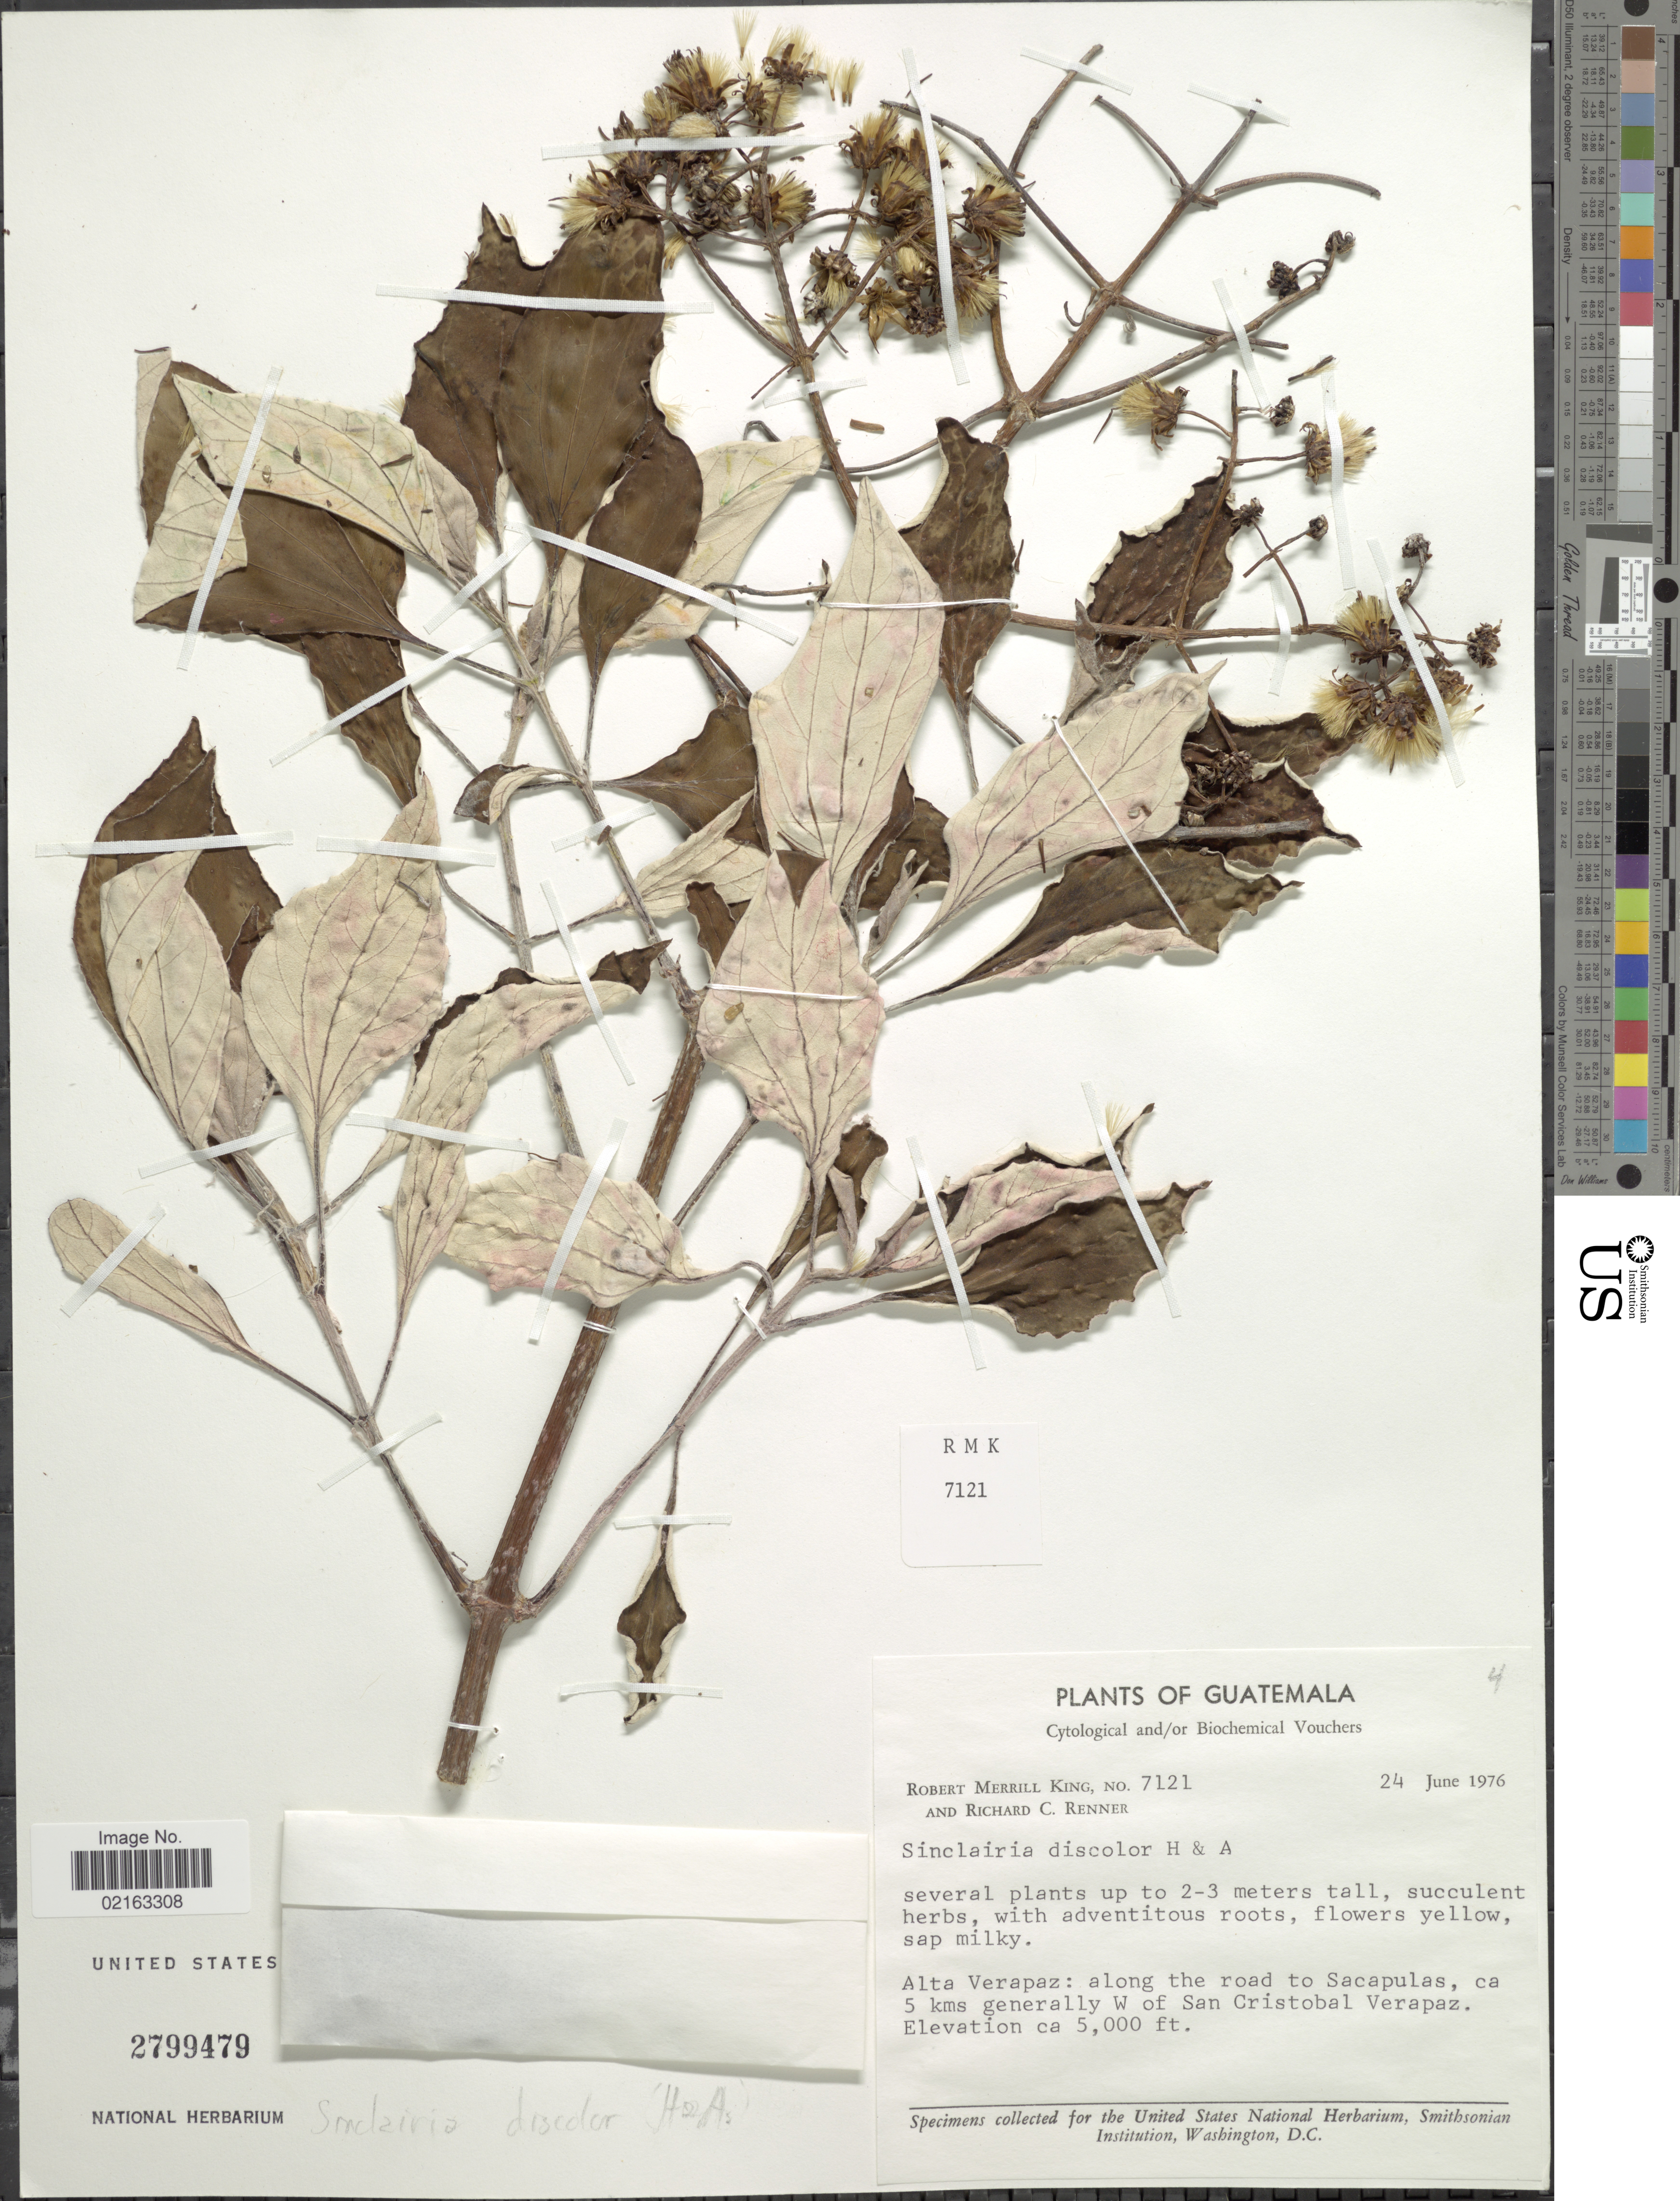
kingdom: Plantae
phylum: Tracheophyta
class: Magnoliopsida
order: Asterales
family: Asteraceae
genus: Sinclairia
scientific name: Sinclairia discolor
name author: Hook. & Arn.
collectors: R. M. King & R. C. Renner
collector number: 7121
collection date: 1976-06-24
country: Guatemala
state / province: Alta Verapaz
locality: Alta Verapaz: along the road to Sacapulas, ca 5 kms generally W of San Cristobal Verapaz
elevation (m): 1524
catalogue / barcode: US 2799479